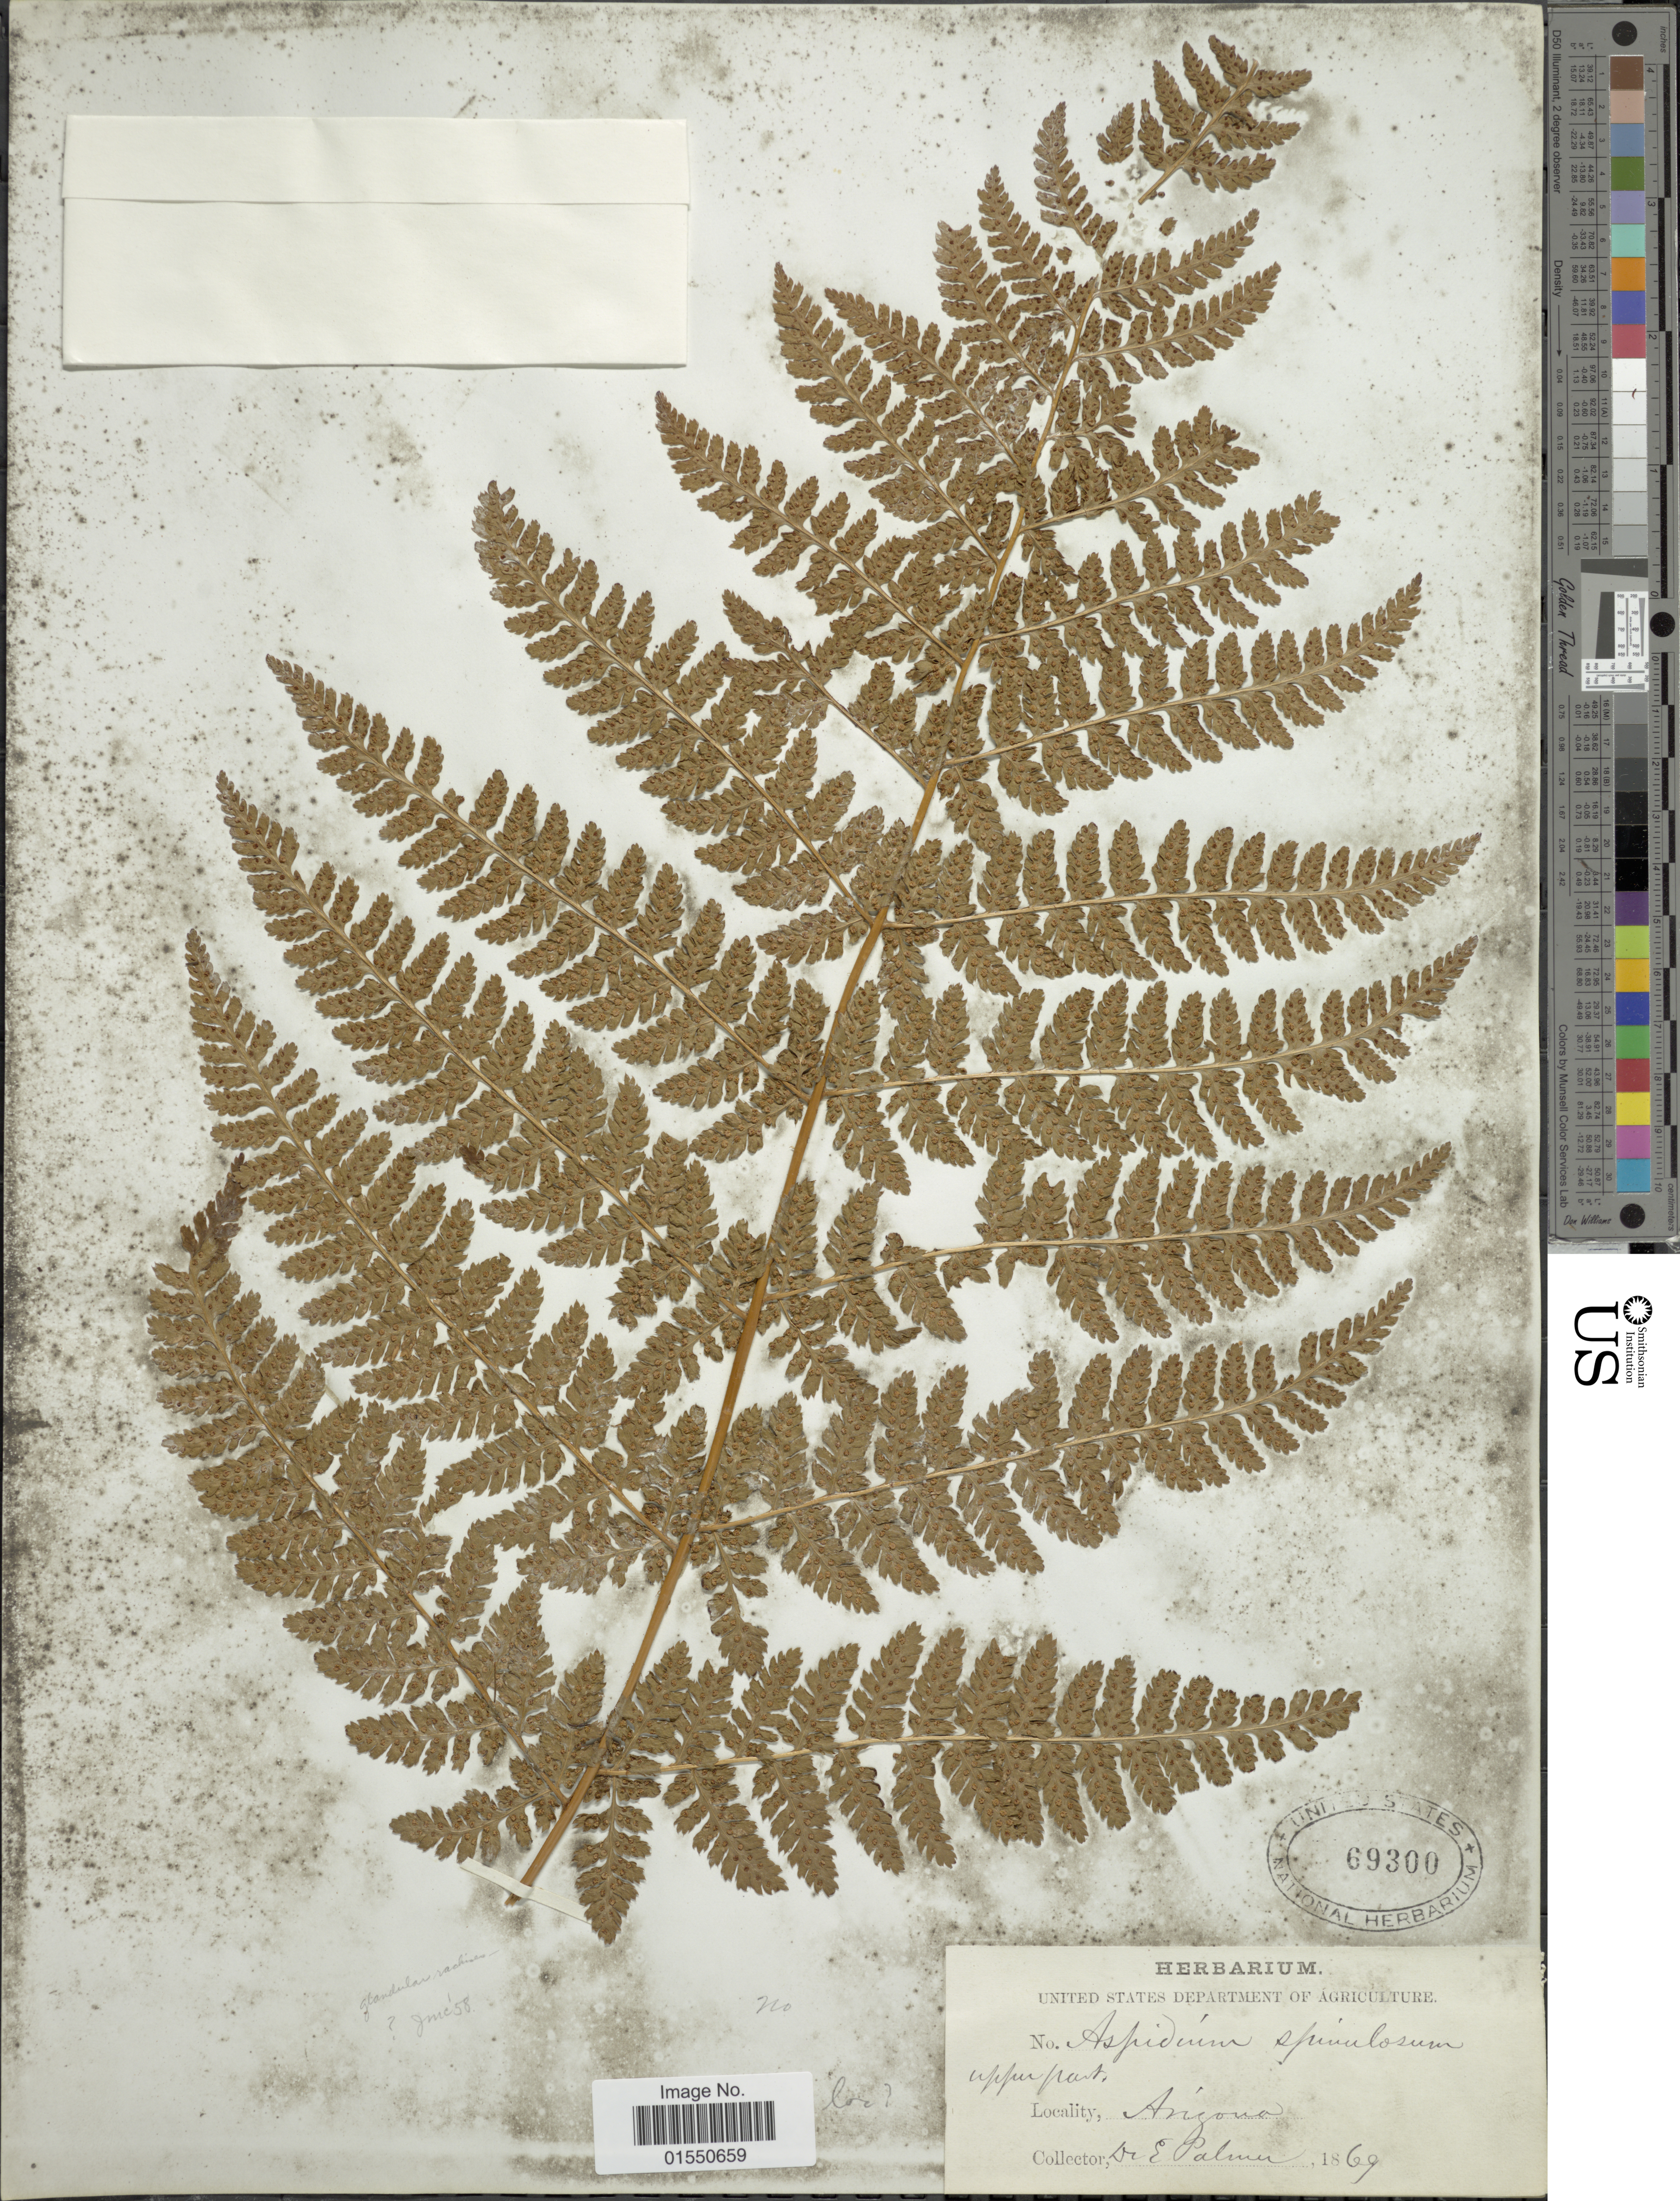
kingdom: Plantae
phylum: Tracheophyta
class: Polypodiopsida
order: Polypodiales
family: Dryopteridaceae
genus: Dryopteris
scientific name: Dryopteris expansa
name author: (C. Presl) Fraser-Jenk. & Jermy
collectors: E. Palmer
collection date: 1869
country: United States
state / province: Arizona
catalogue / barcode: US 69300